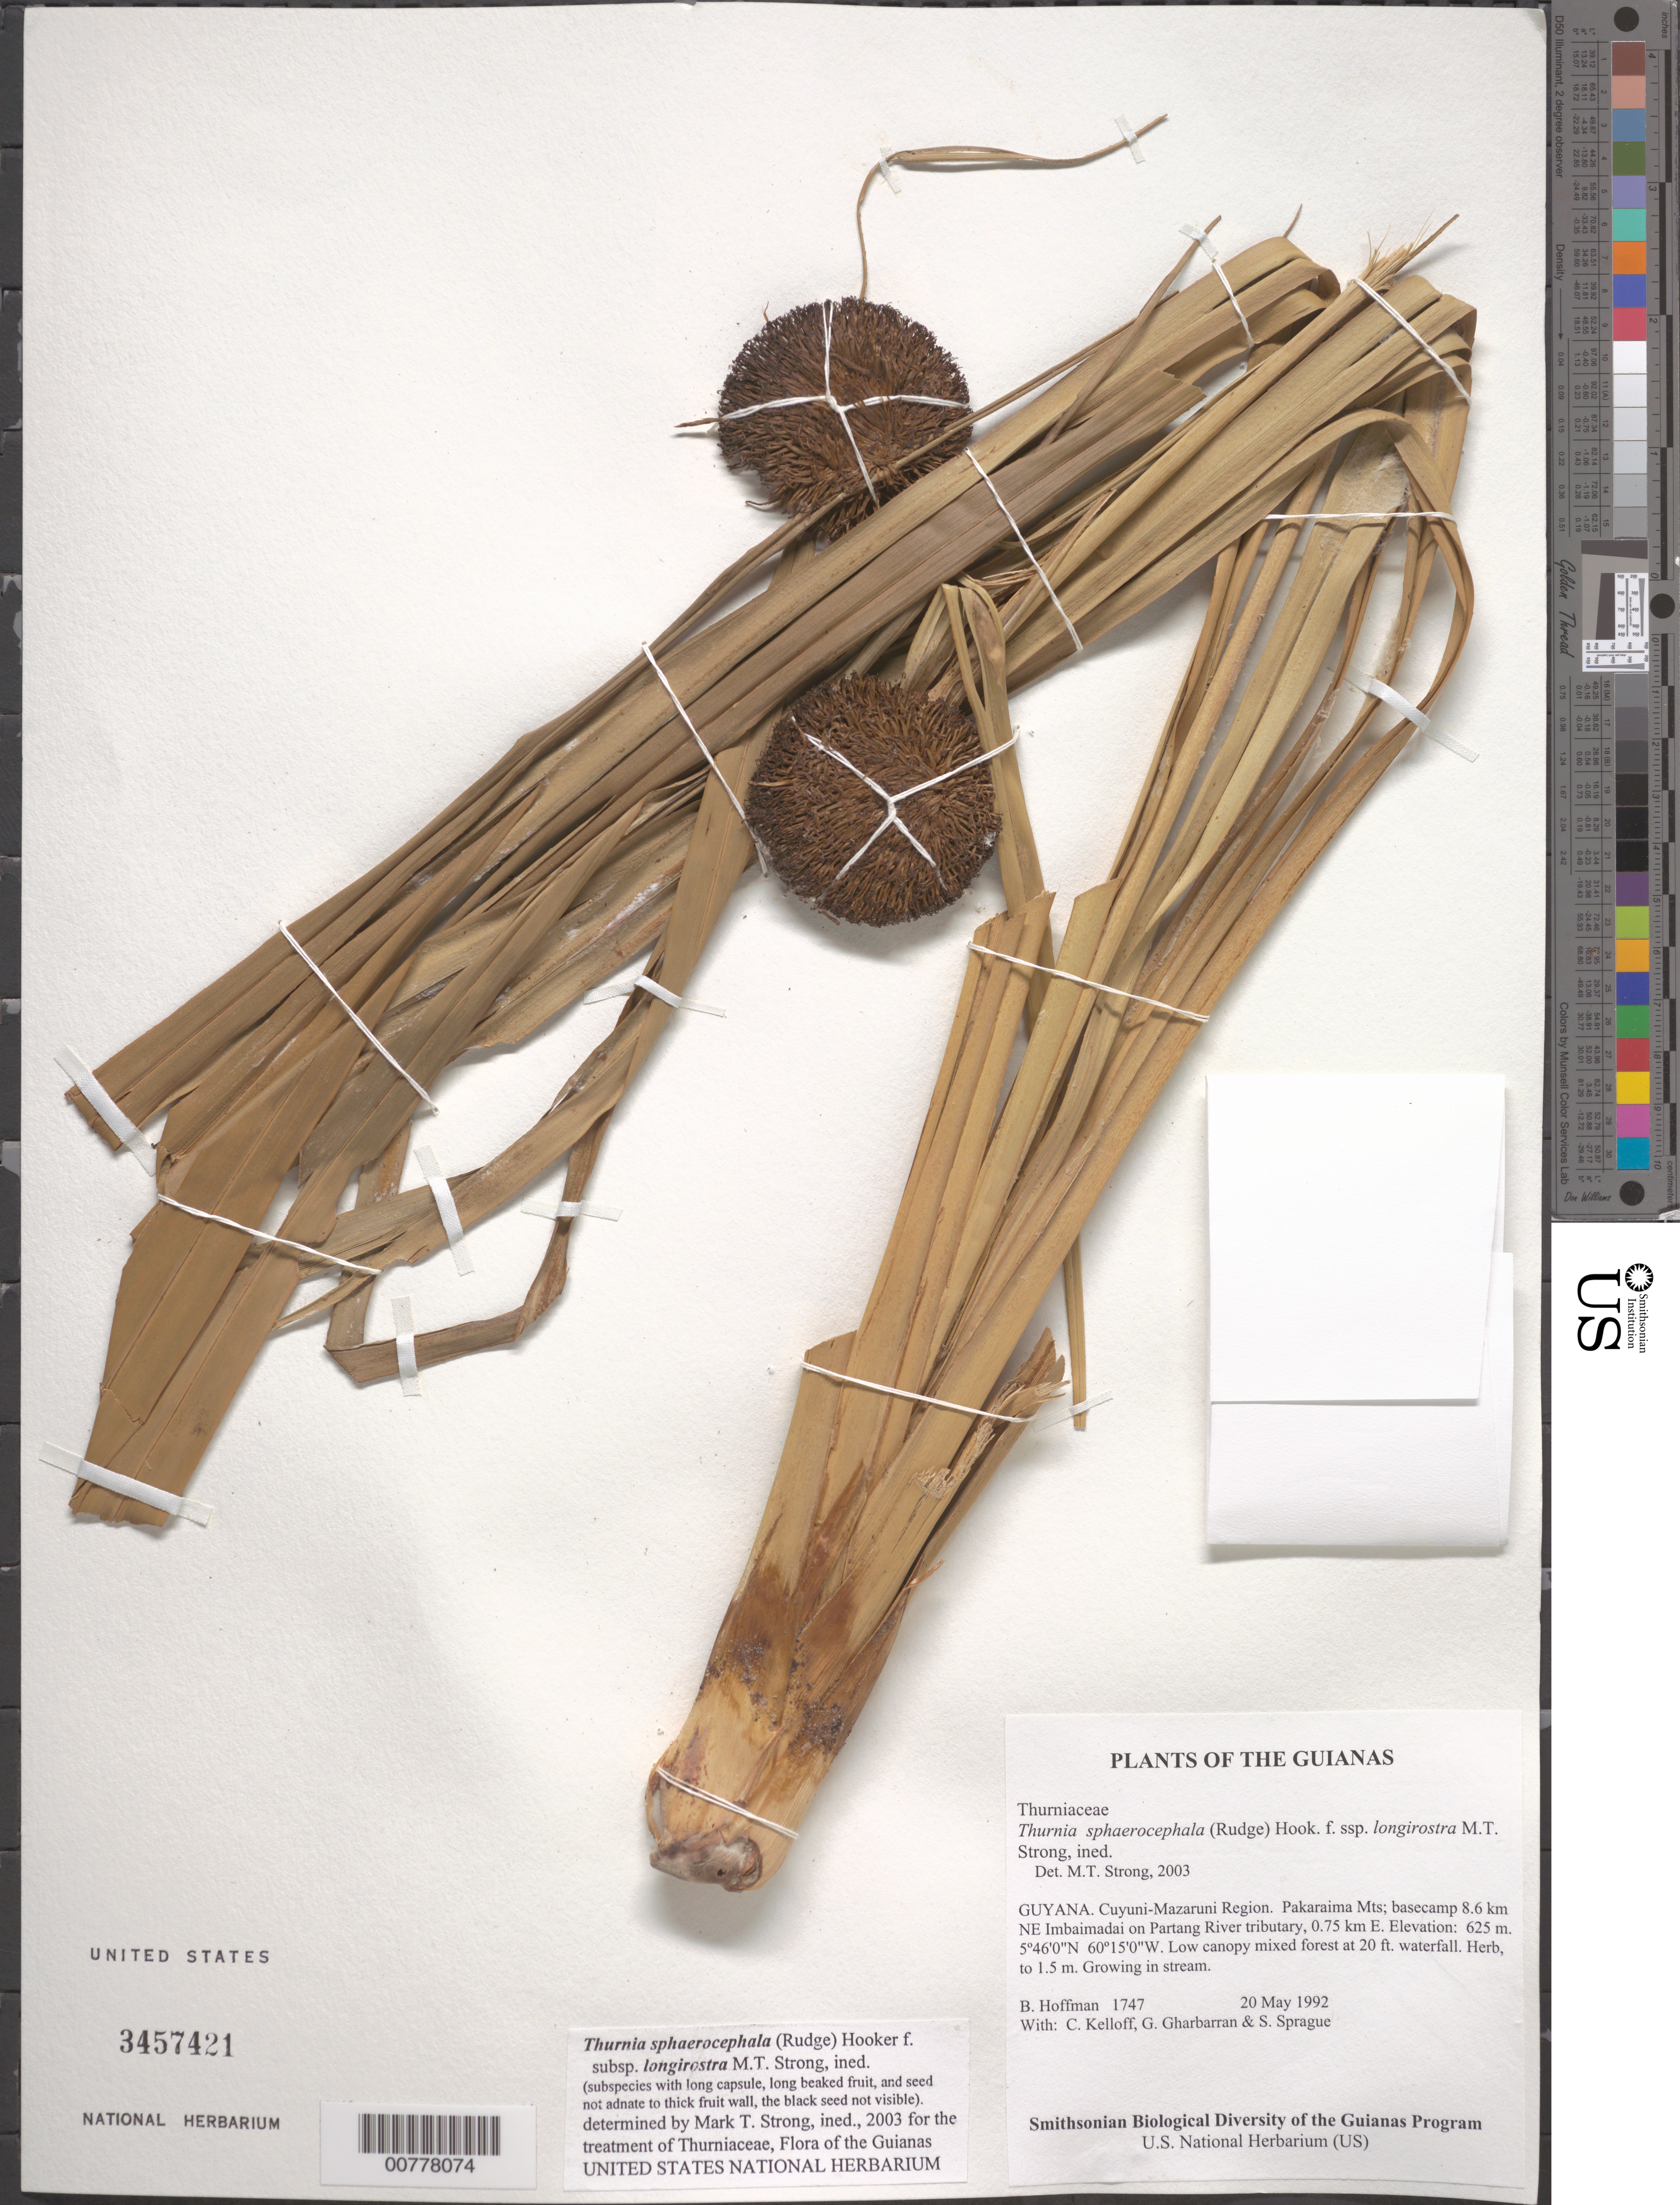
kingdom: Plantae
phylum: Tracheophyta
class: Liliopsida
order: Poales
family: Thurniaceae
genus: Thurnia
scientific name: Thurnia sphaerocephala subsp. longirostra M.T. Strong, ined.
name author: M.T. Strong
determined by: Strong, M. T., (US), Smithsonian Institution - National Museum of Natural History (UNITED STATES)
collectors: B. Hoffman, C. L. Kelloff, G. Gharbarran & S. Sprague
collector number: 1747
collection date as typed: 20 May 1992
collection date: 1992-05-20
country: Guyana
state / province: Cuyuni-Mazaruni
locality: Pakaraima Mts; basecamp 8.6 km NE Imbaimadai on Partang River tributary, 0.75 km E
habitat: Low canopy mixed forest at 20 ft. waterfall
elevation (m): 625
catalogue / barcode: US 3457421